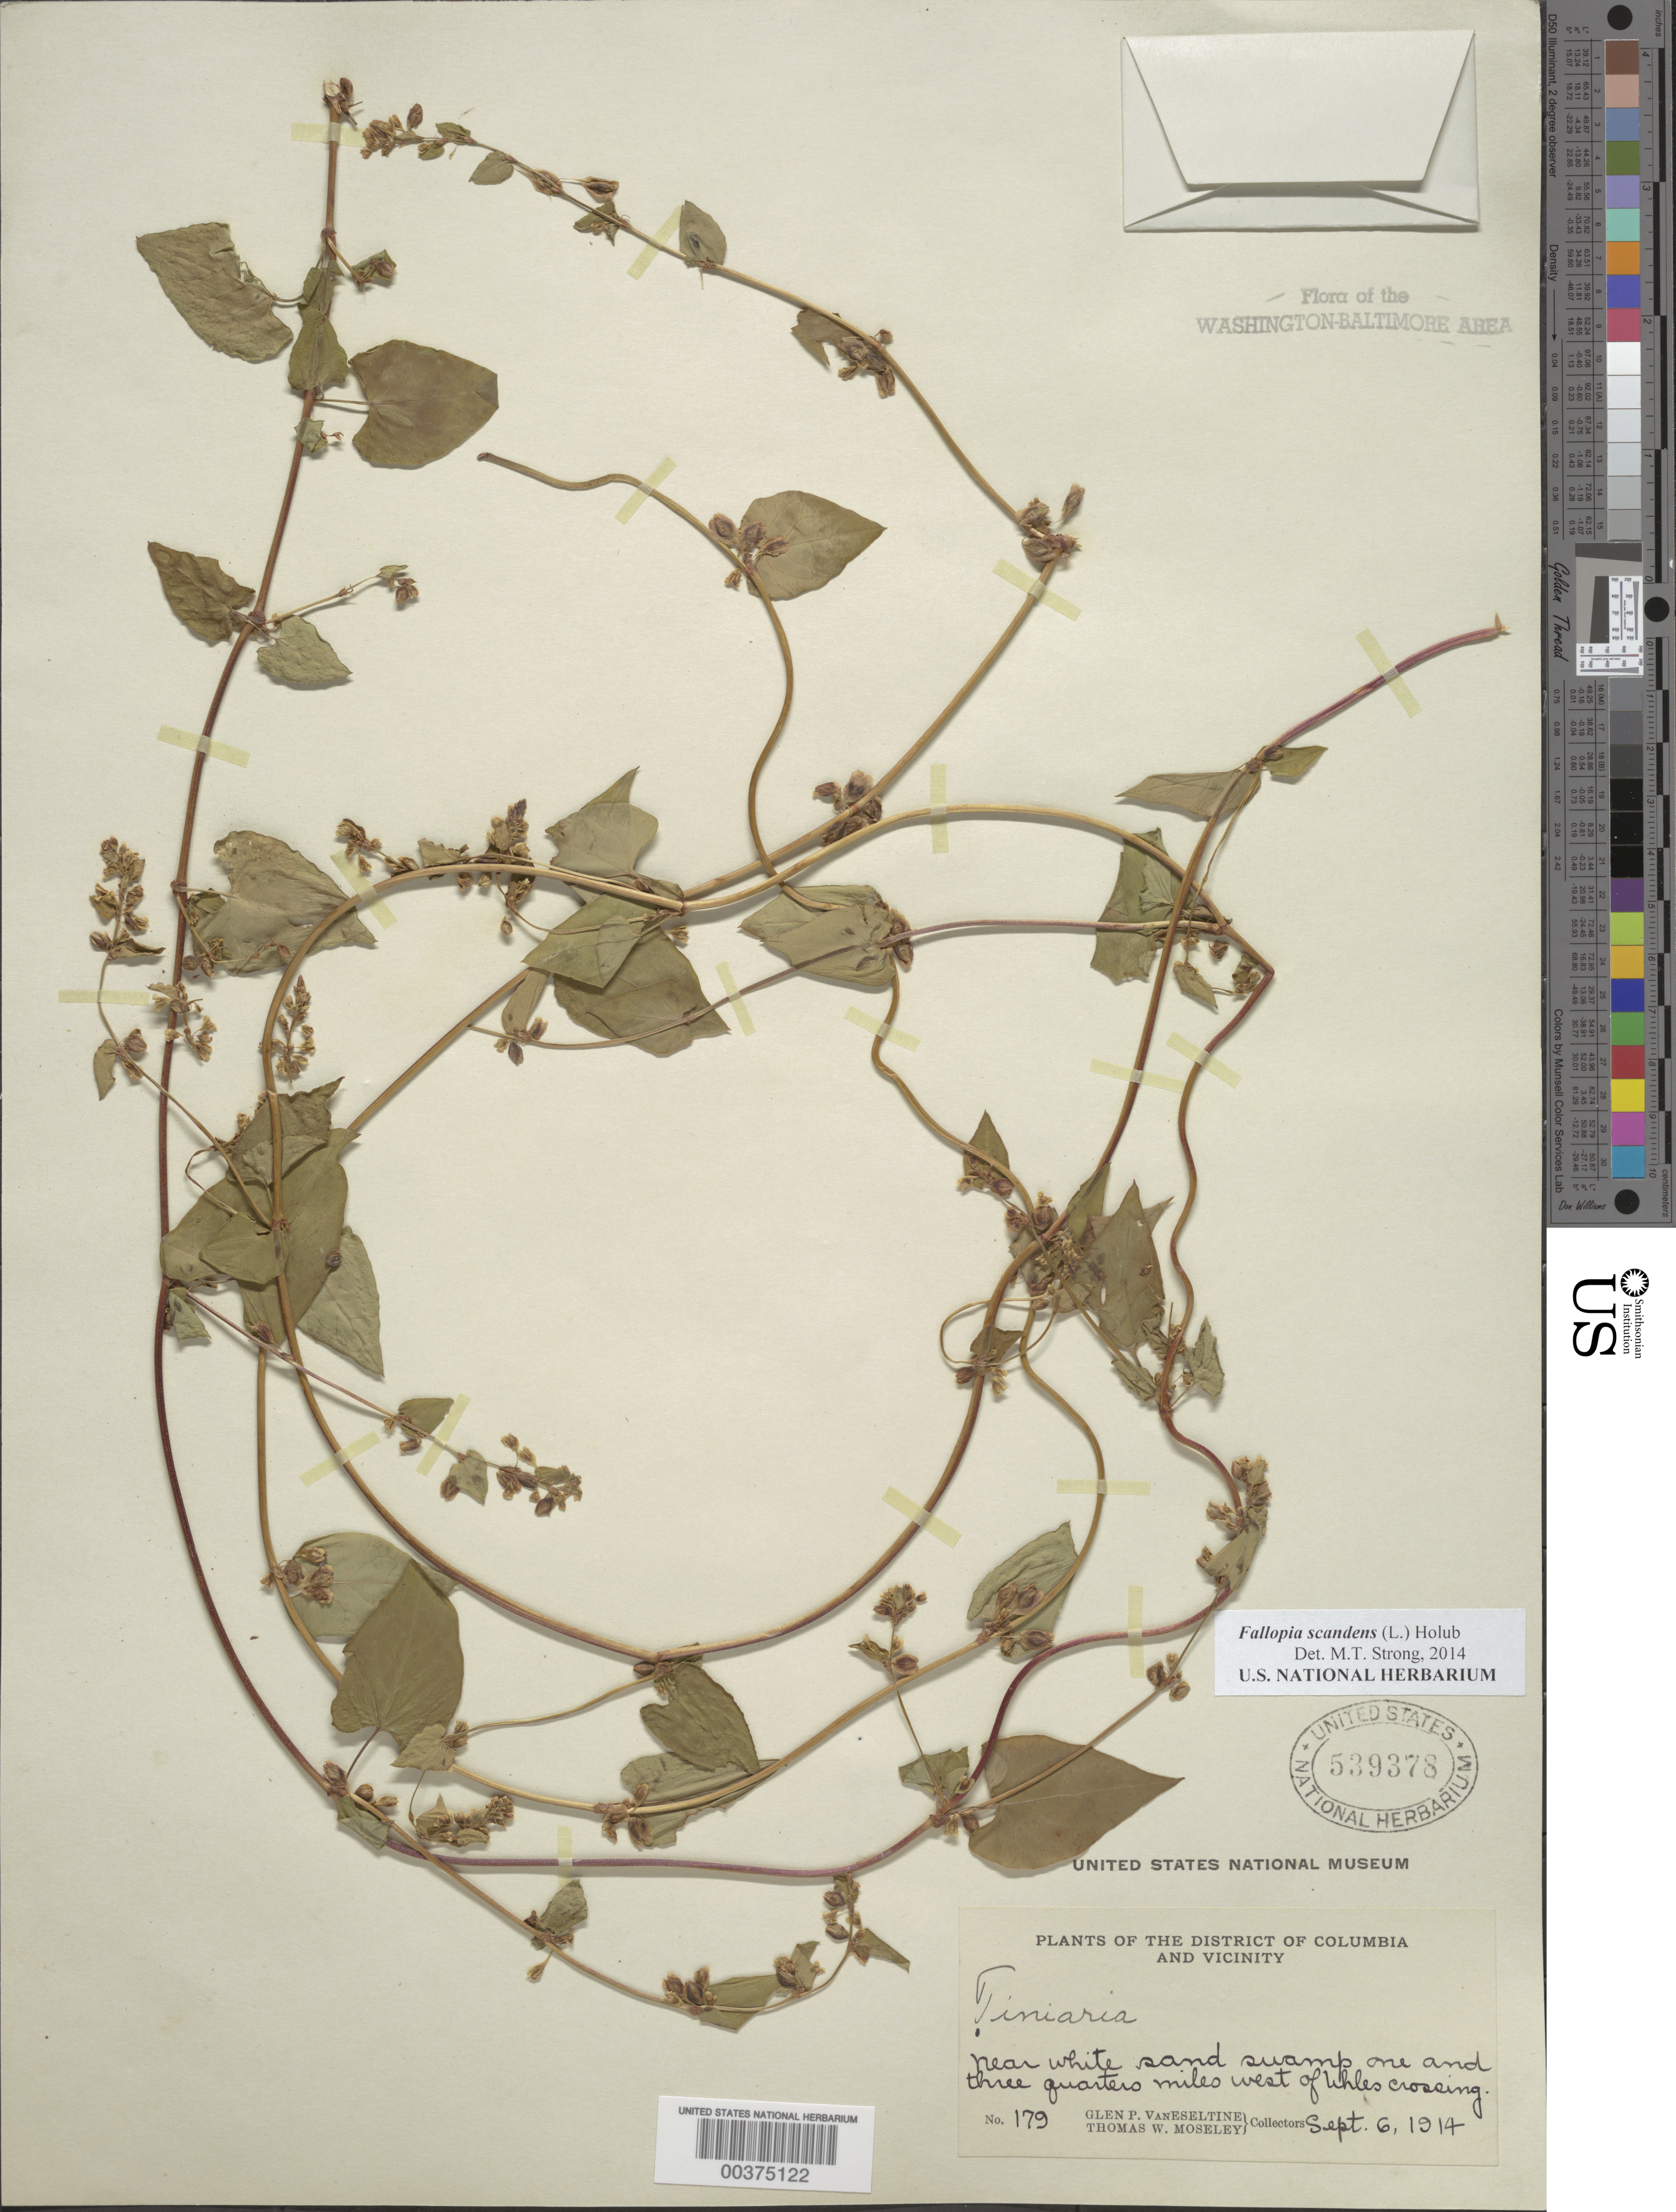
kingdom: Plantae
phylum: Tracheophyta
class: Magnoliopsida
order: Caryophyllales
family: Polygonaceae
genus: Fallopia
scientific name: Fallopia scandens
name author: (L.) Holub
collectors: G. P. Van Eseltine & T. Moseley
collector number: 179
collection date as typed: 06 Sep 1914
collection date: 1914-09-06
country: United States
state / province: Maryland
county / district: Prince George's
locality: West of Uhles Crossing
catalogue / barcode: US 539378